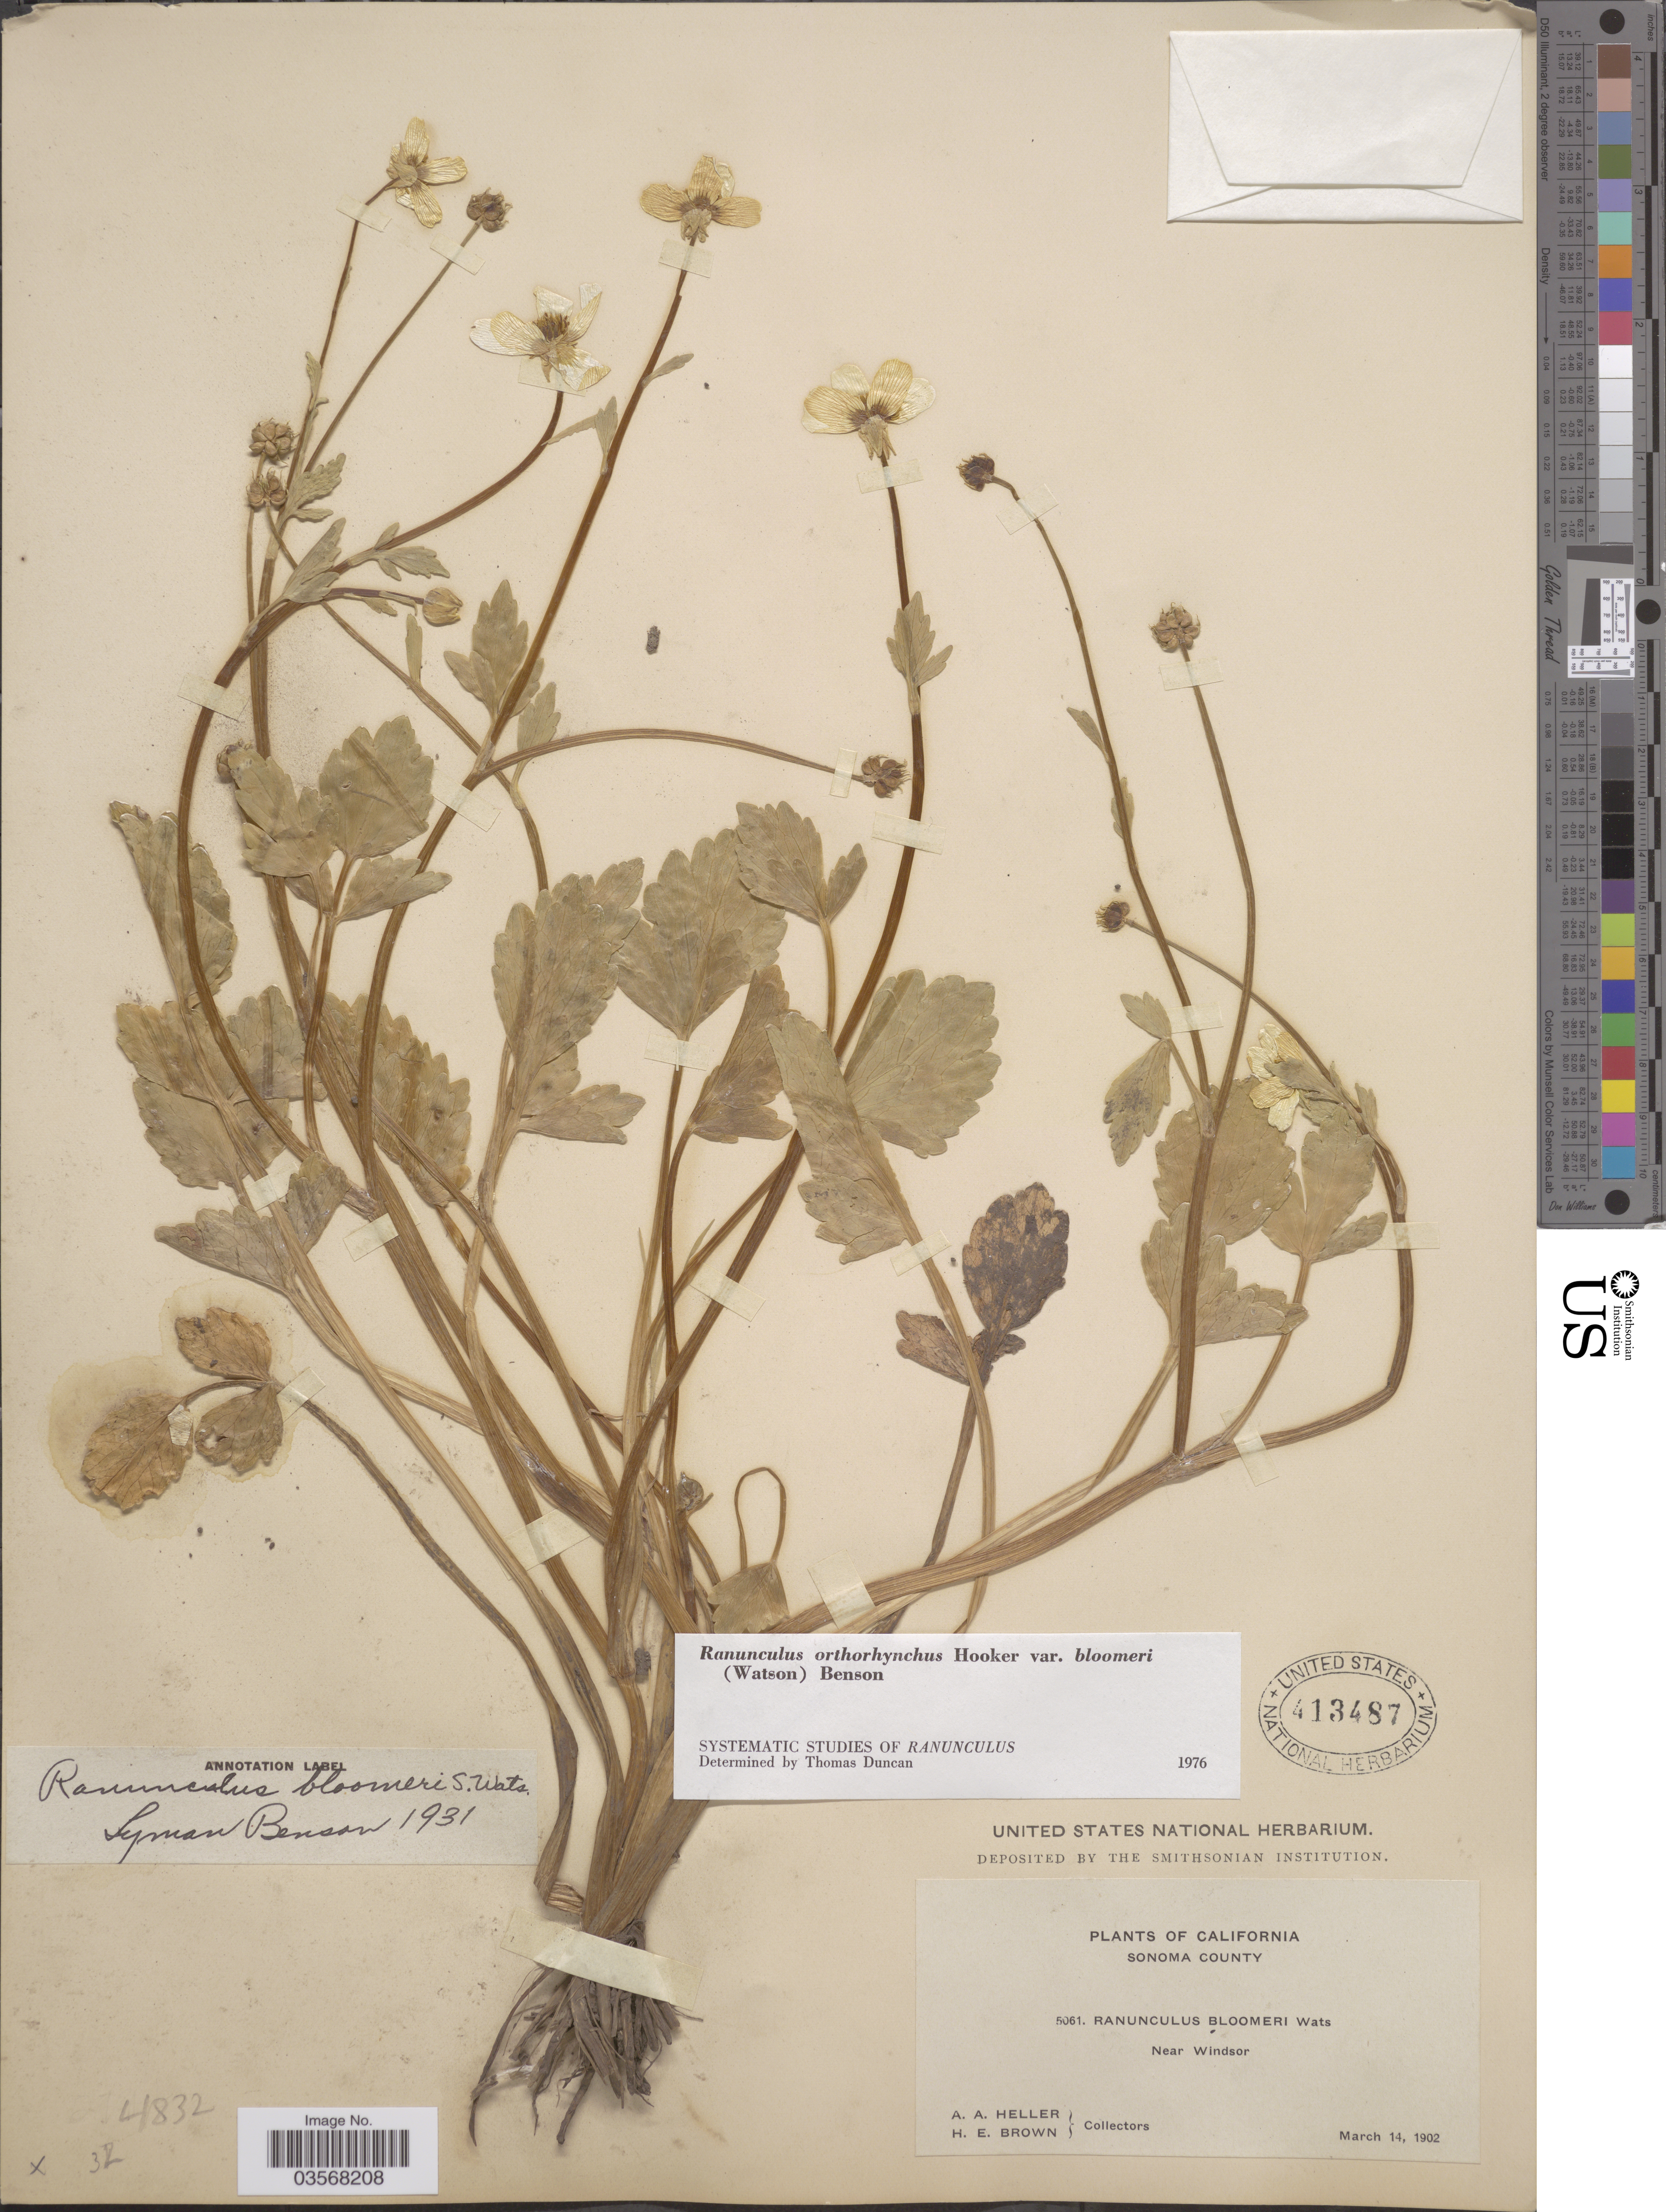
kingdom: Plantae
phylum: Tracheophyta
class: Magnoliopsida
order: Ranunculales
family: Ranunculaceae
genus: Ranunculus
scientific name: Ranunculus orthorhynchus var. bloomeri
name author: (S. Watson) L.D. Benson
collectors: A. A. Heller & H. E. Brown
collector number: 5061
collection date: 1902-03-14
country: United States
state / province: California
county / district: Sonoma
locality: Sonoma County. Near Windsor.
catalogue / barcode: US 413487